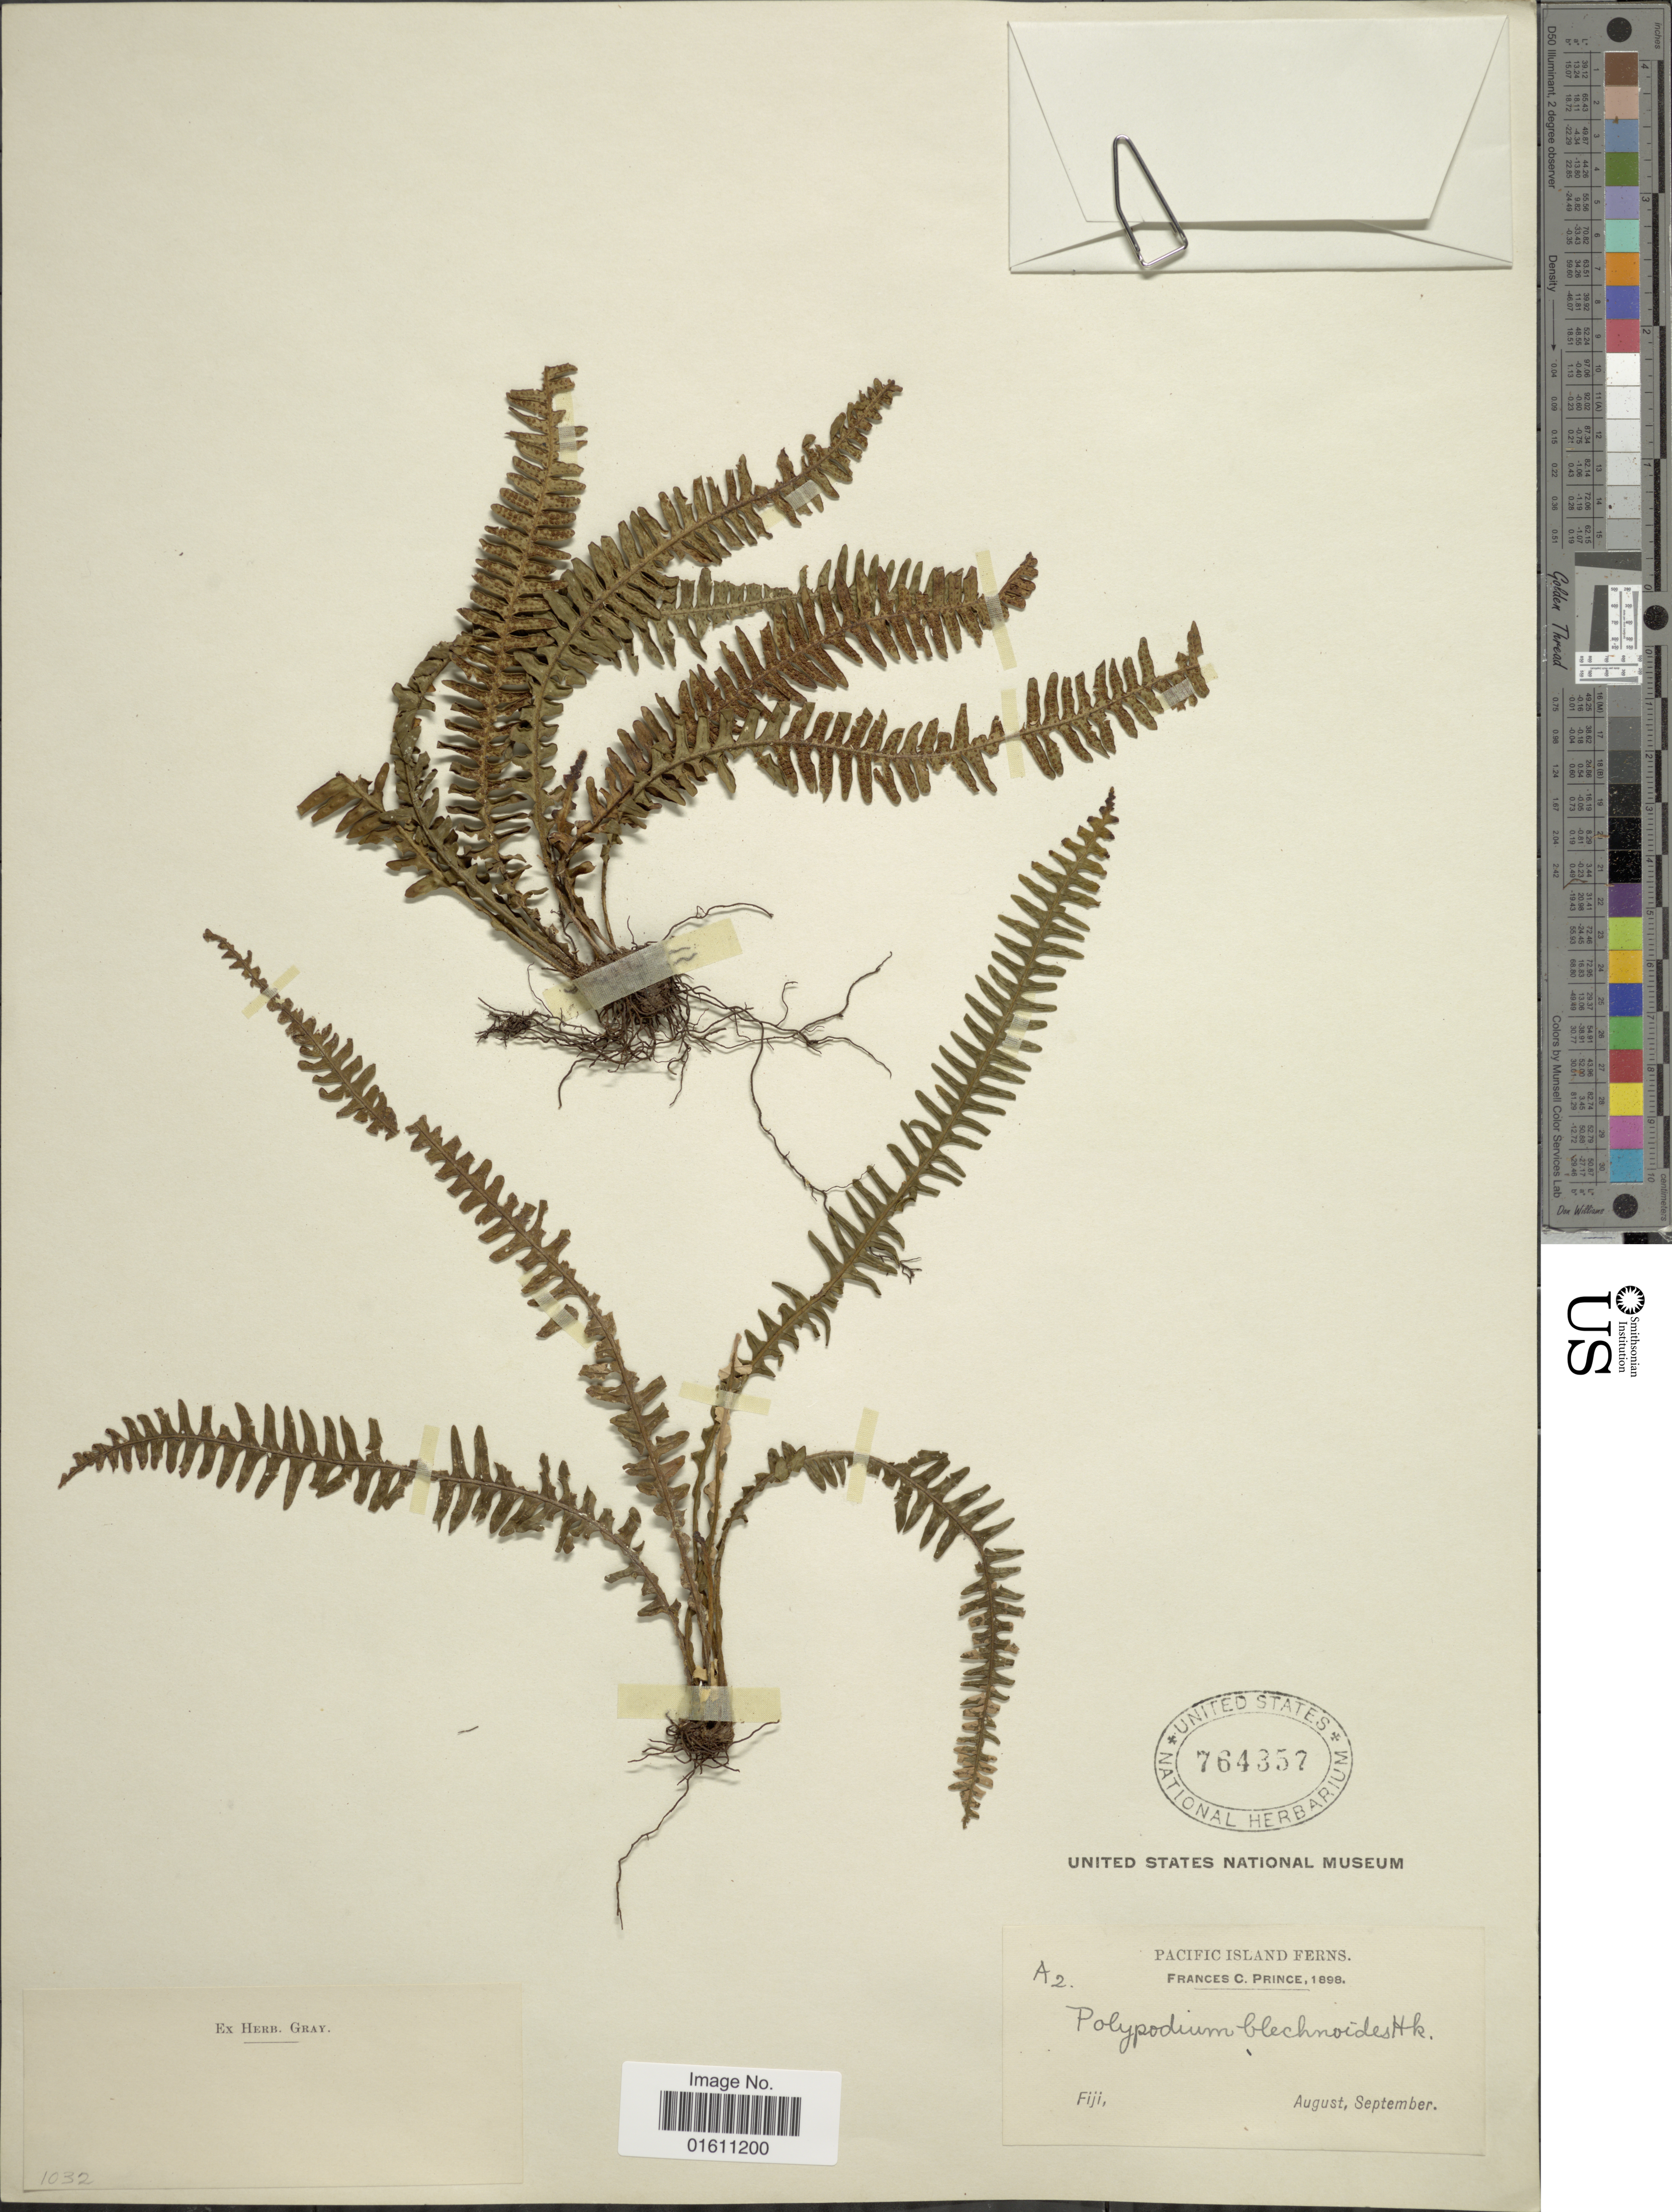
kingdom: Plantae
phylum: Tracheophyta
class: Polypodiopsida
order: Polypodiales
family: Polypodiaceae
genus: Ctenopterella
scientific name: Ctenopterella blechnoides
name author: (Grev.) Parris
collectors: F. Prince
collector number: A2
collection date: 1898-08/1898-09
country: Fiji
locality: Pacific Island, Fiji.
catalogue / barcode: US 764357